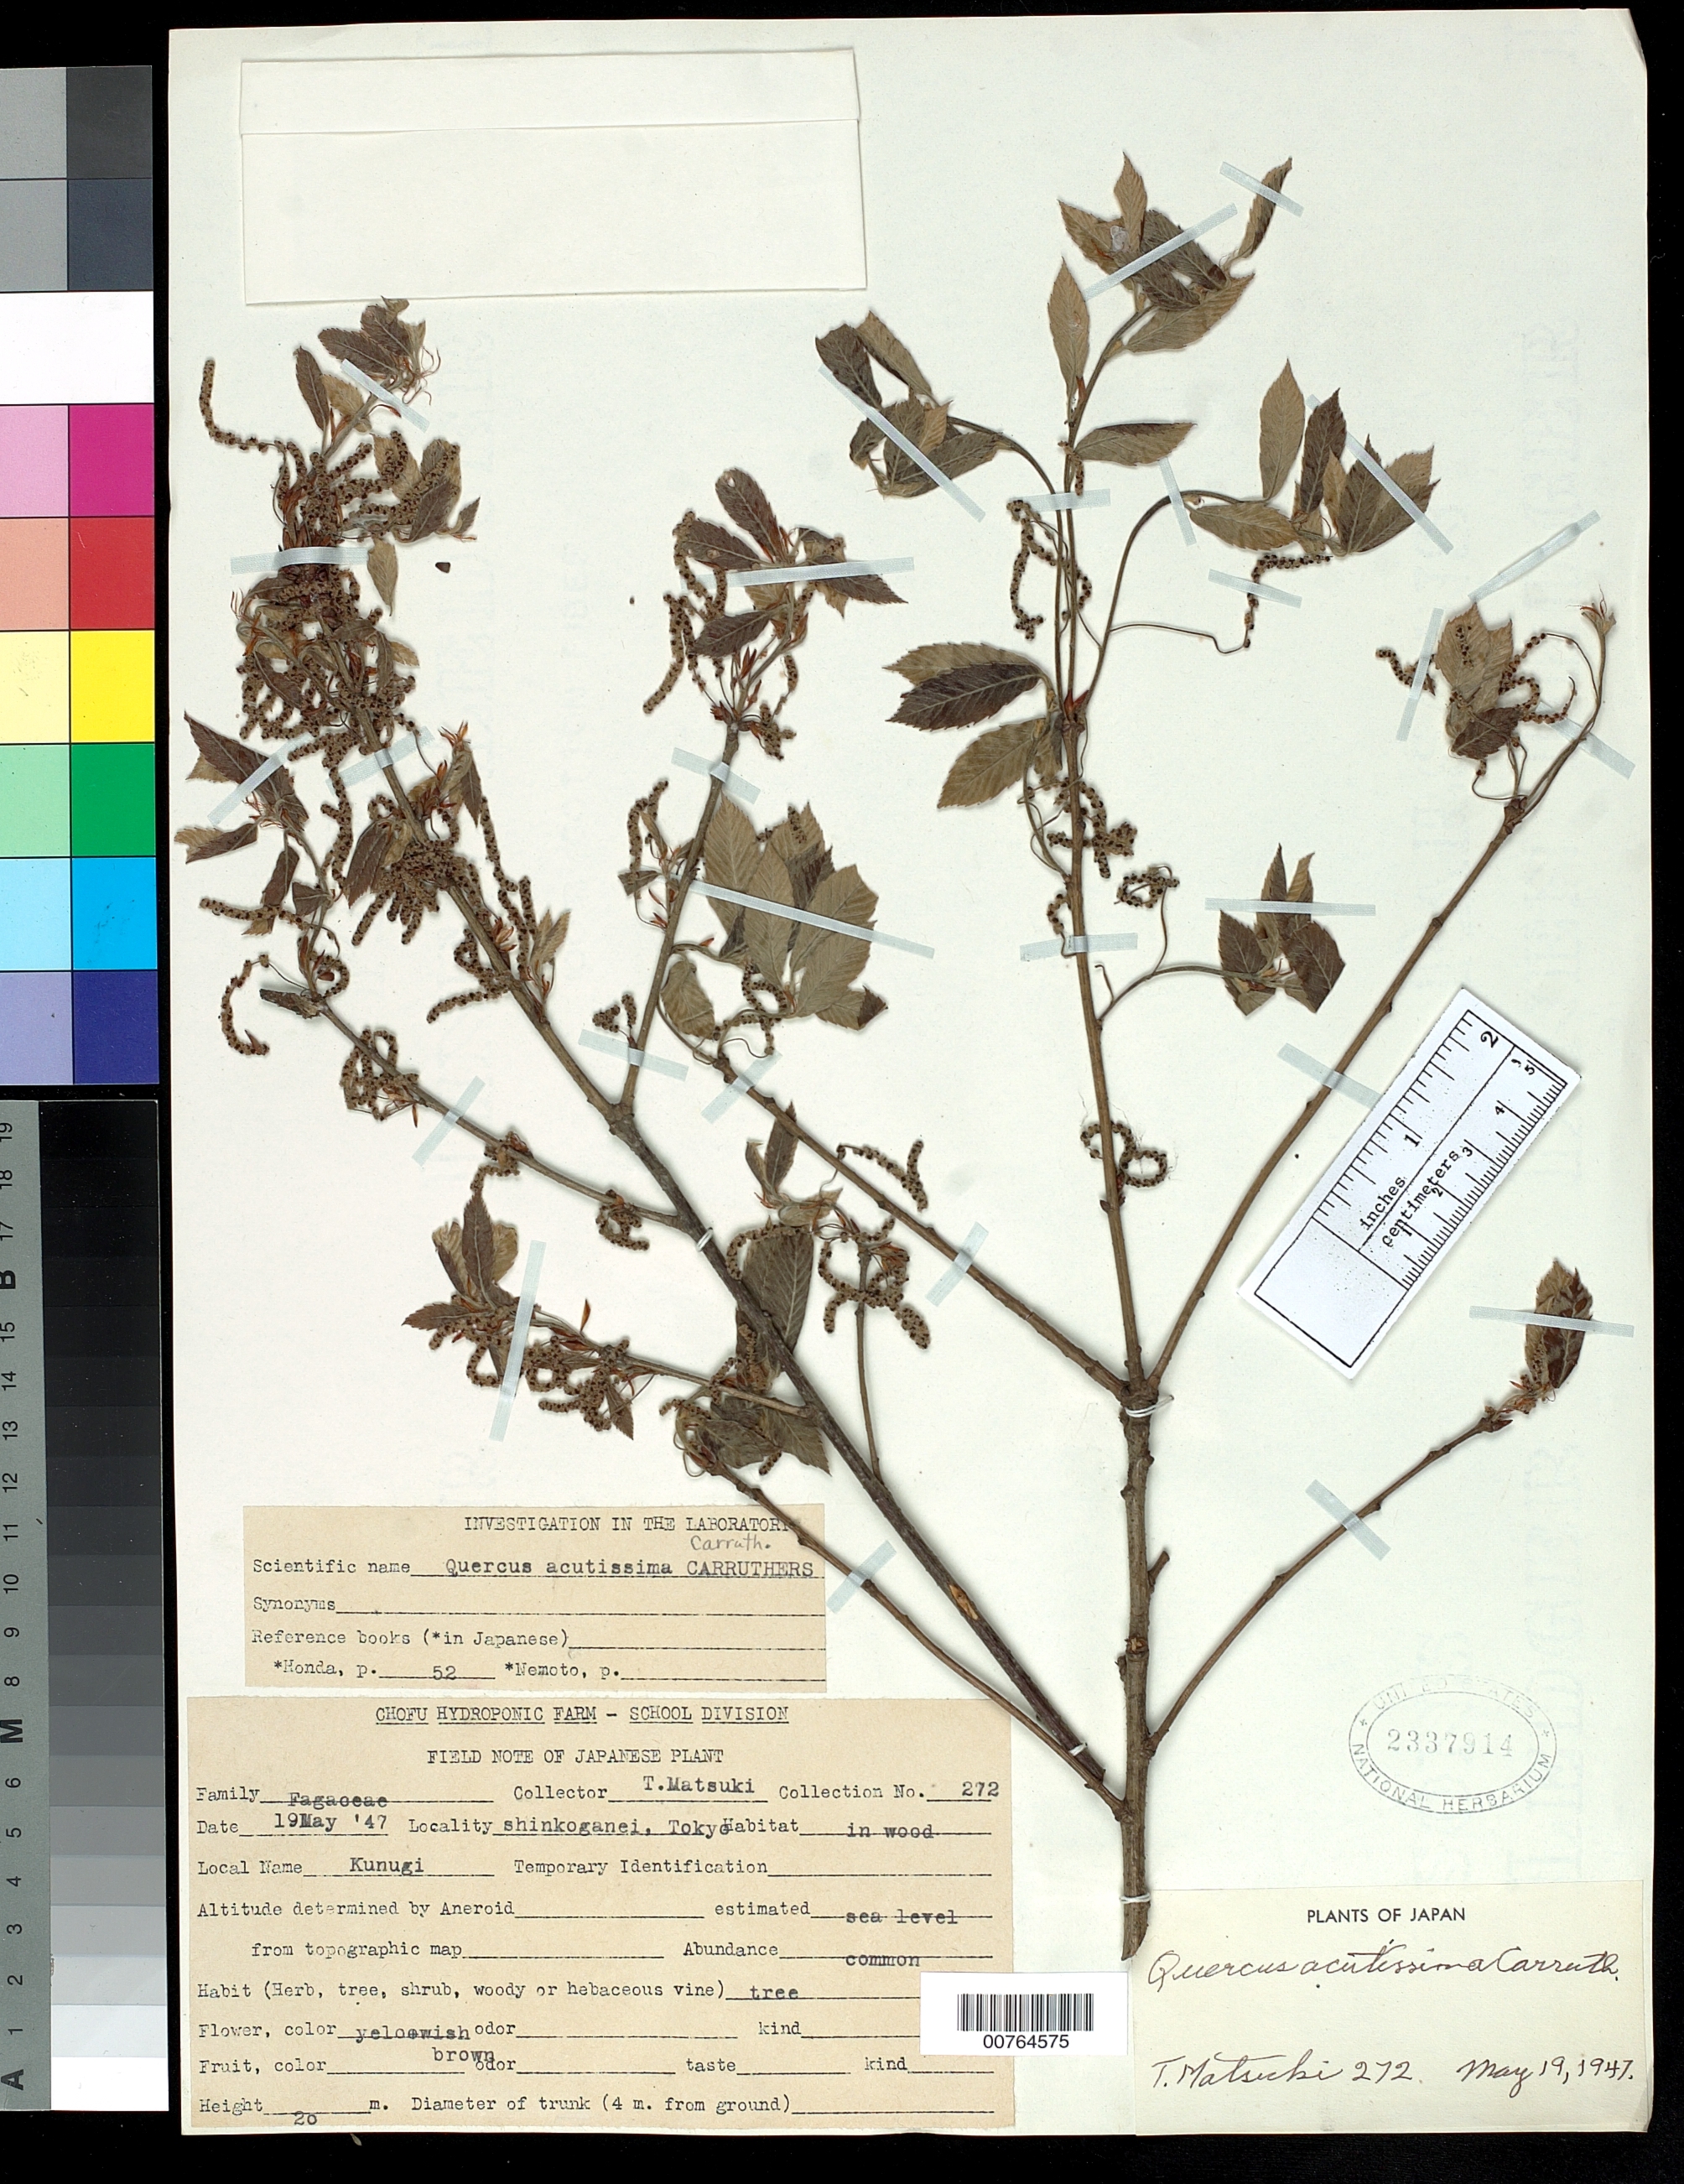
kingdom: Plantae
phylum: Tracheophyta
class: Magnoliopsida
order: Fagales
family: Fagaceae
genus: Quercus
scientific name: Quercus acutissima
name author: Carruth.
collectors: T. Matsuki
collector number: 272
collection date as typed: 19 May 1947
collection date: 1947-05-19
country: Japan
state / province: Tokyo, Federal City of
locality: Toko, Shinkoganei.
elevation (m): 20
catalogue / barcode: US 2337914